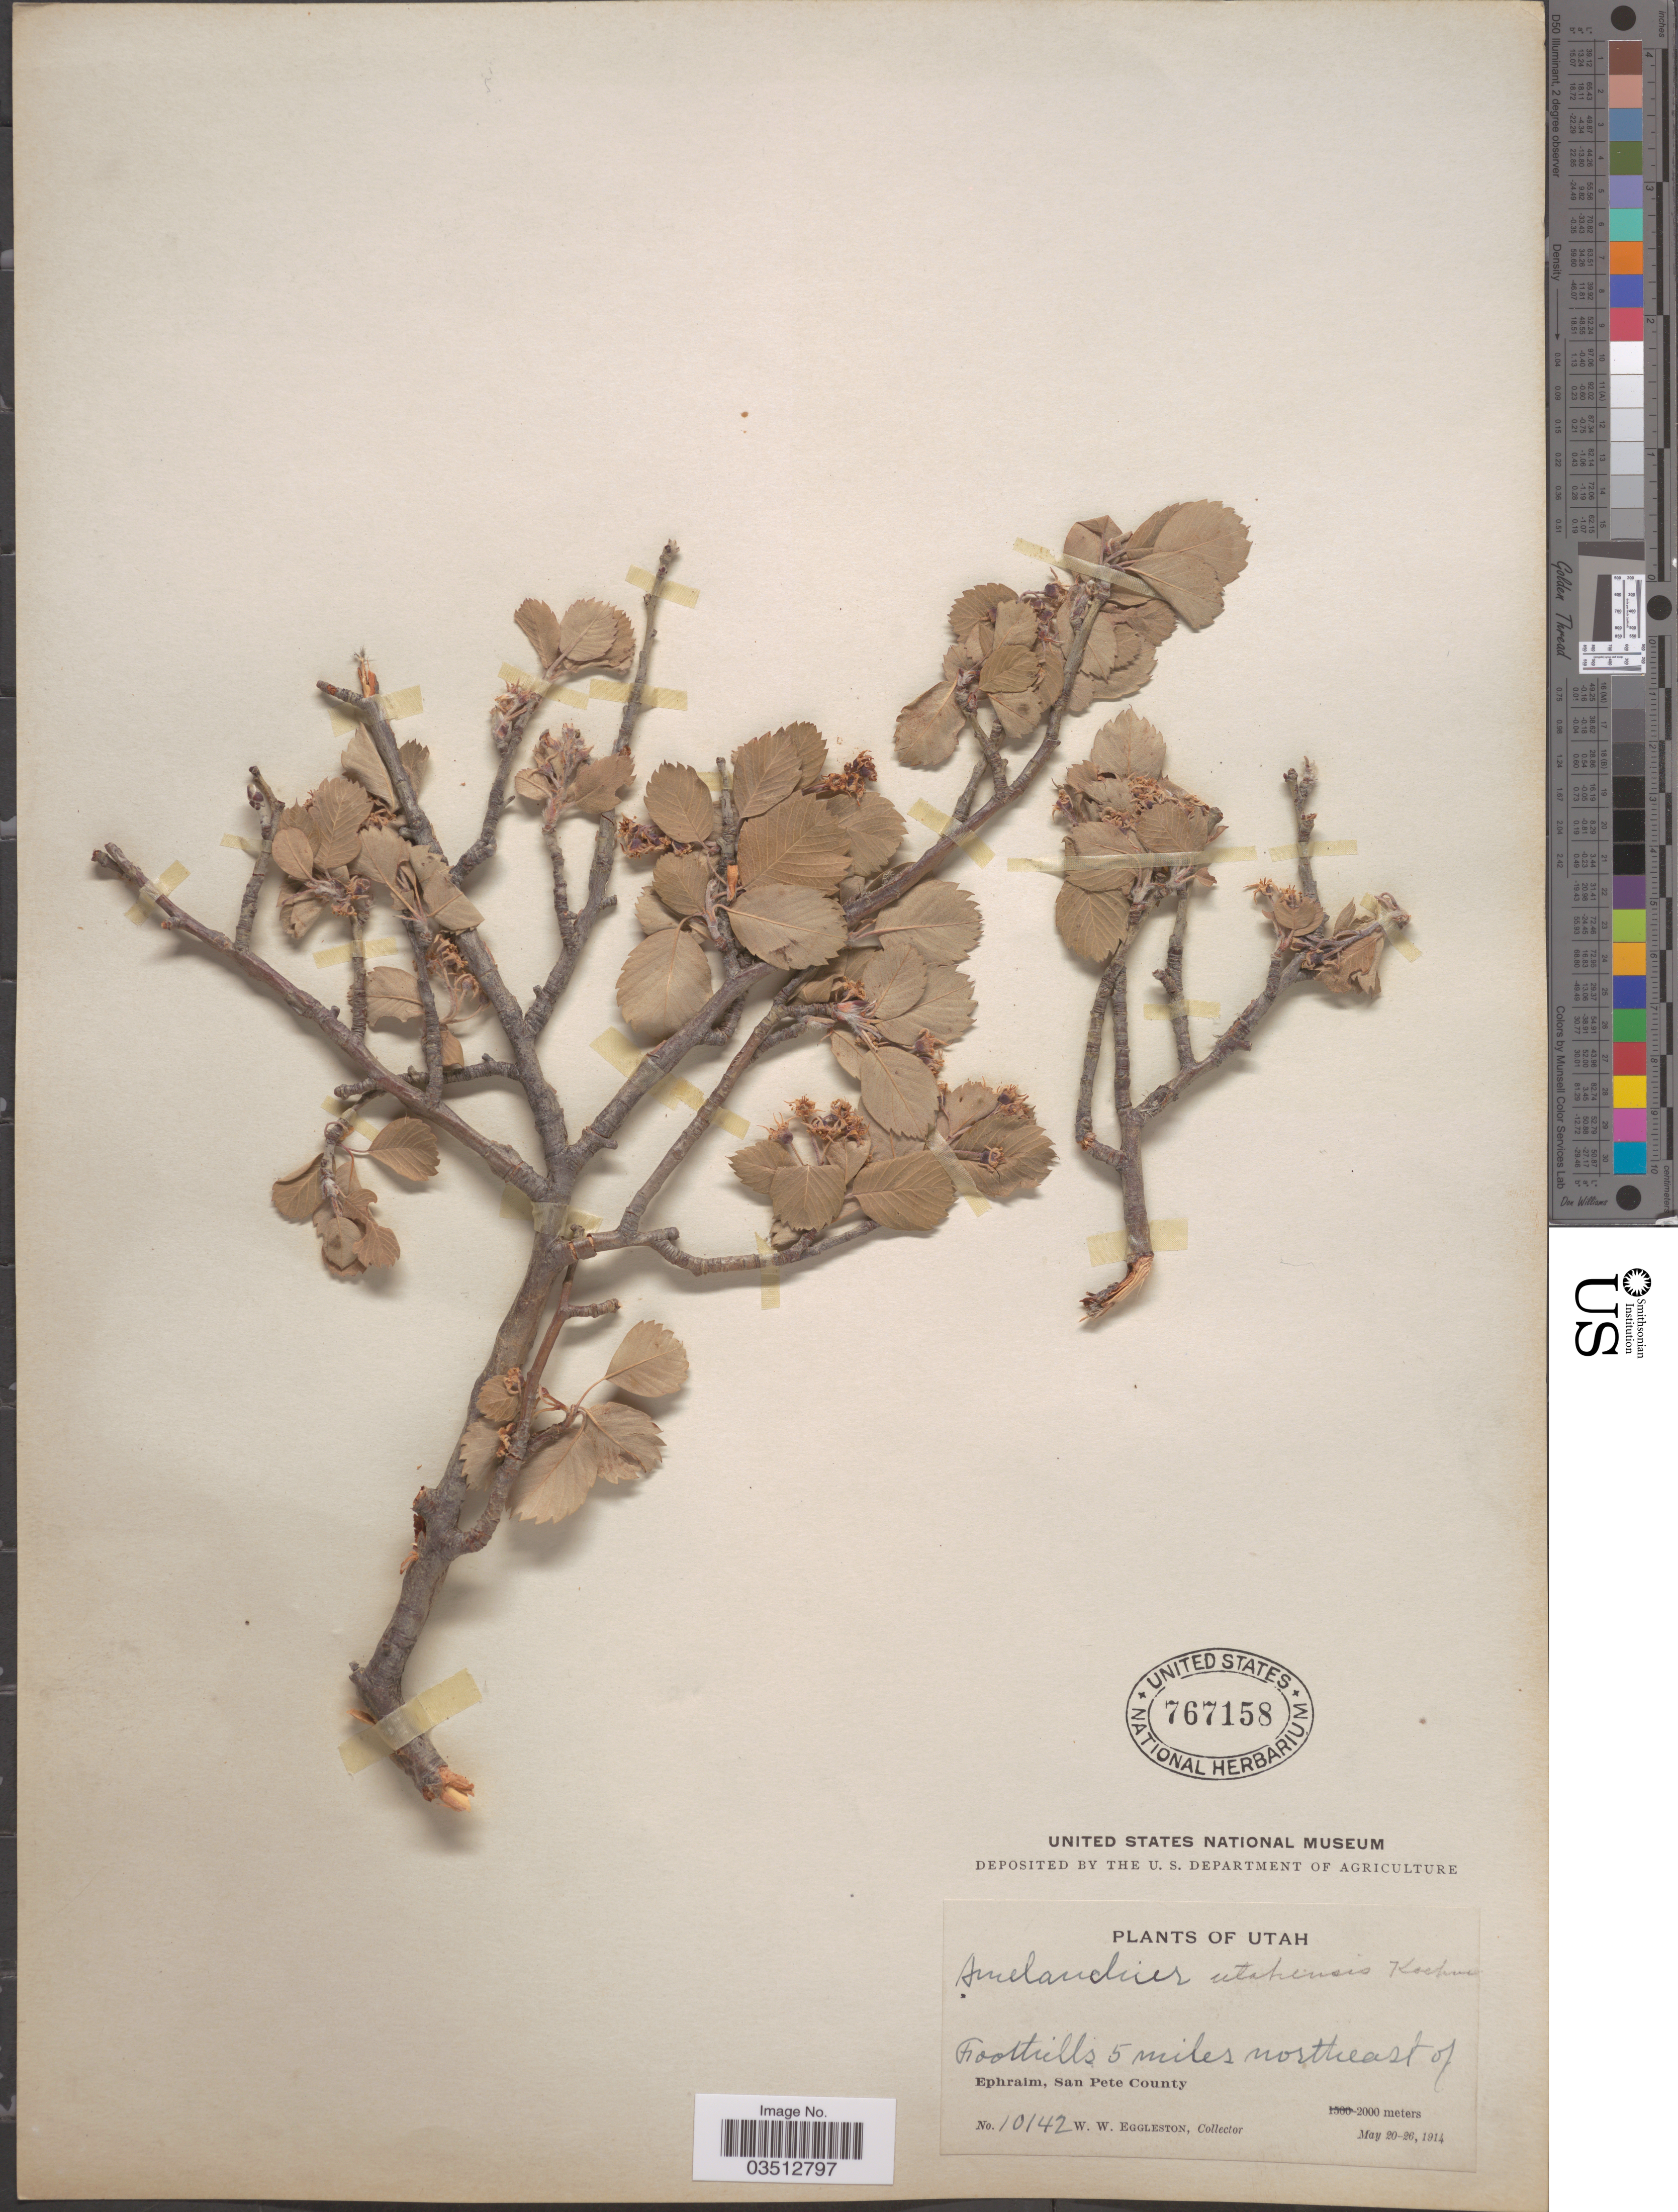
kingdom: Plantae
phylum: Tracheophyta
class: Magnoliopsida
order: Rosales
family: Rosaceae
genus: Amelanchier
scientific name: Amelanchier utahensis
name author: Koehne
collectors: W. W. Eggleston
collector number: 10142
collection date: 1914-05-20/1914-05-26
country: United States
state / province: Utah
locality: Foothills 5 miles northeast of Ephraim, San Pete County.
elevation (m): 2000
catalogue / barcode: US 767158